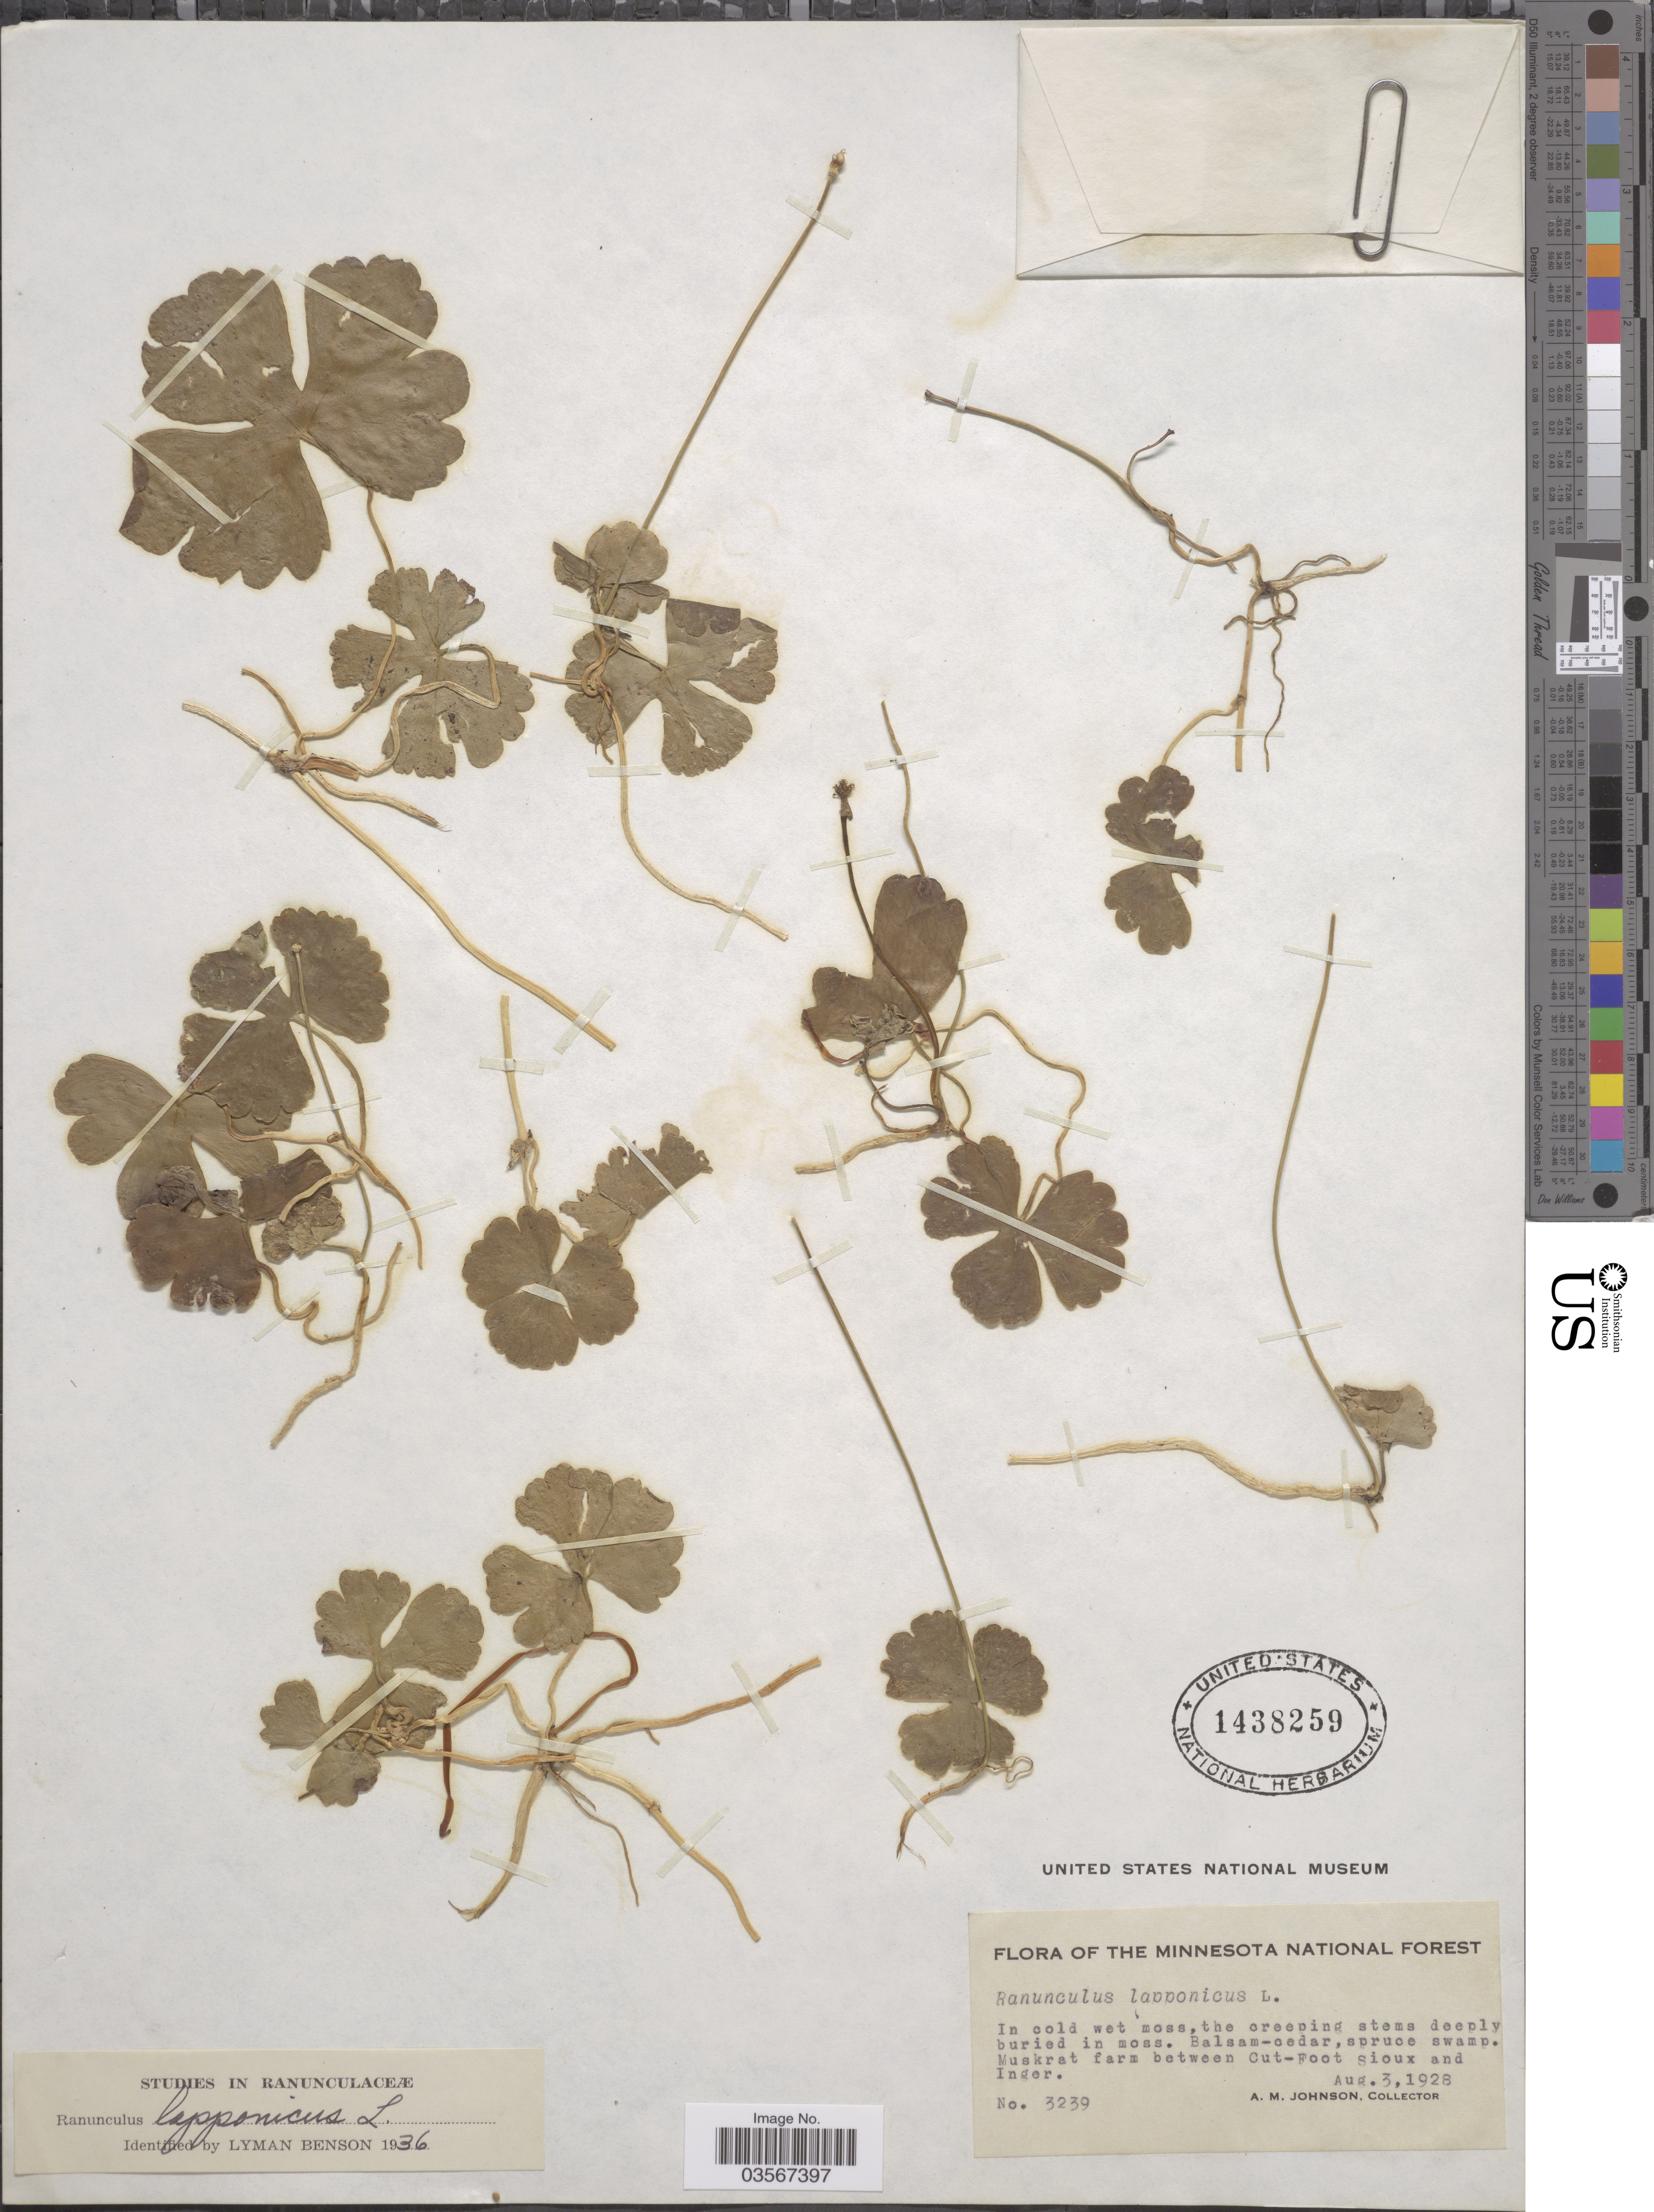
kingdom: Plantae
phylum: Tracheophyta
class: Magnoliopsida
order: Ranunculales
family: Ranunculaceae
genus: Ranunculus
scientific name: Ranunculus lapponicus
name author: L.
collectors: A. M. Johnson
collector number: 3239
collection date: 1928-08-03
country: United States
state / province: Minnesota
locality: The Minnesota National Forest. Muskrat farm between Cut-Foot Sioux and Inger.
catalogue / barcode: US 1438259